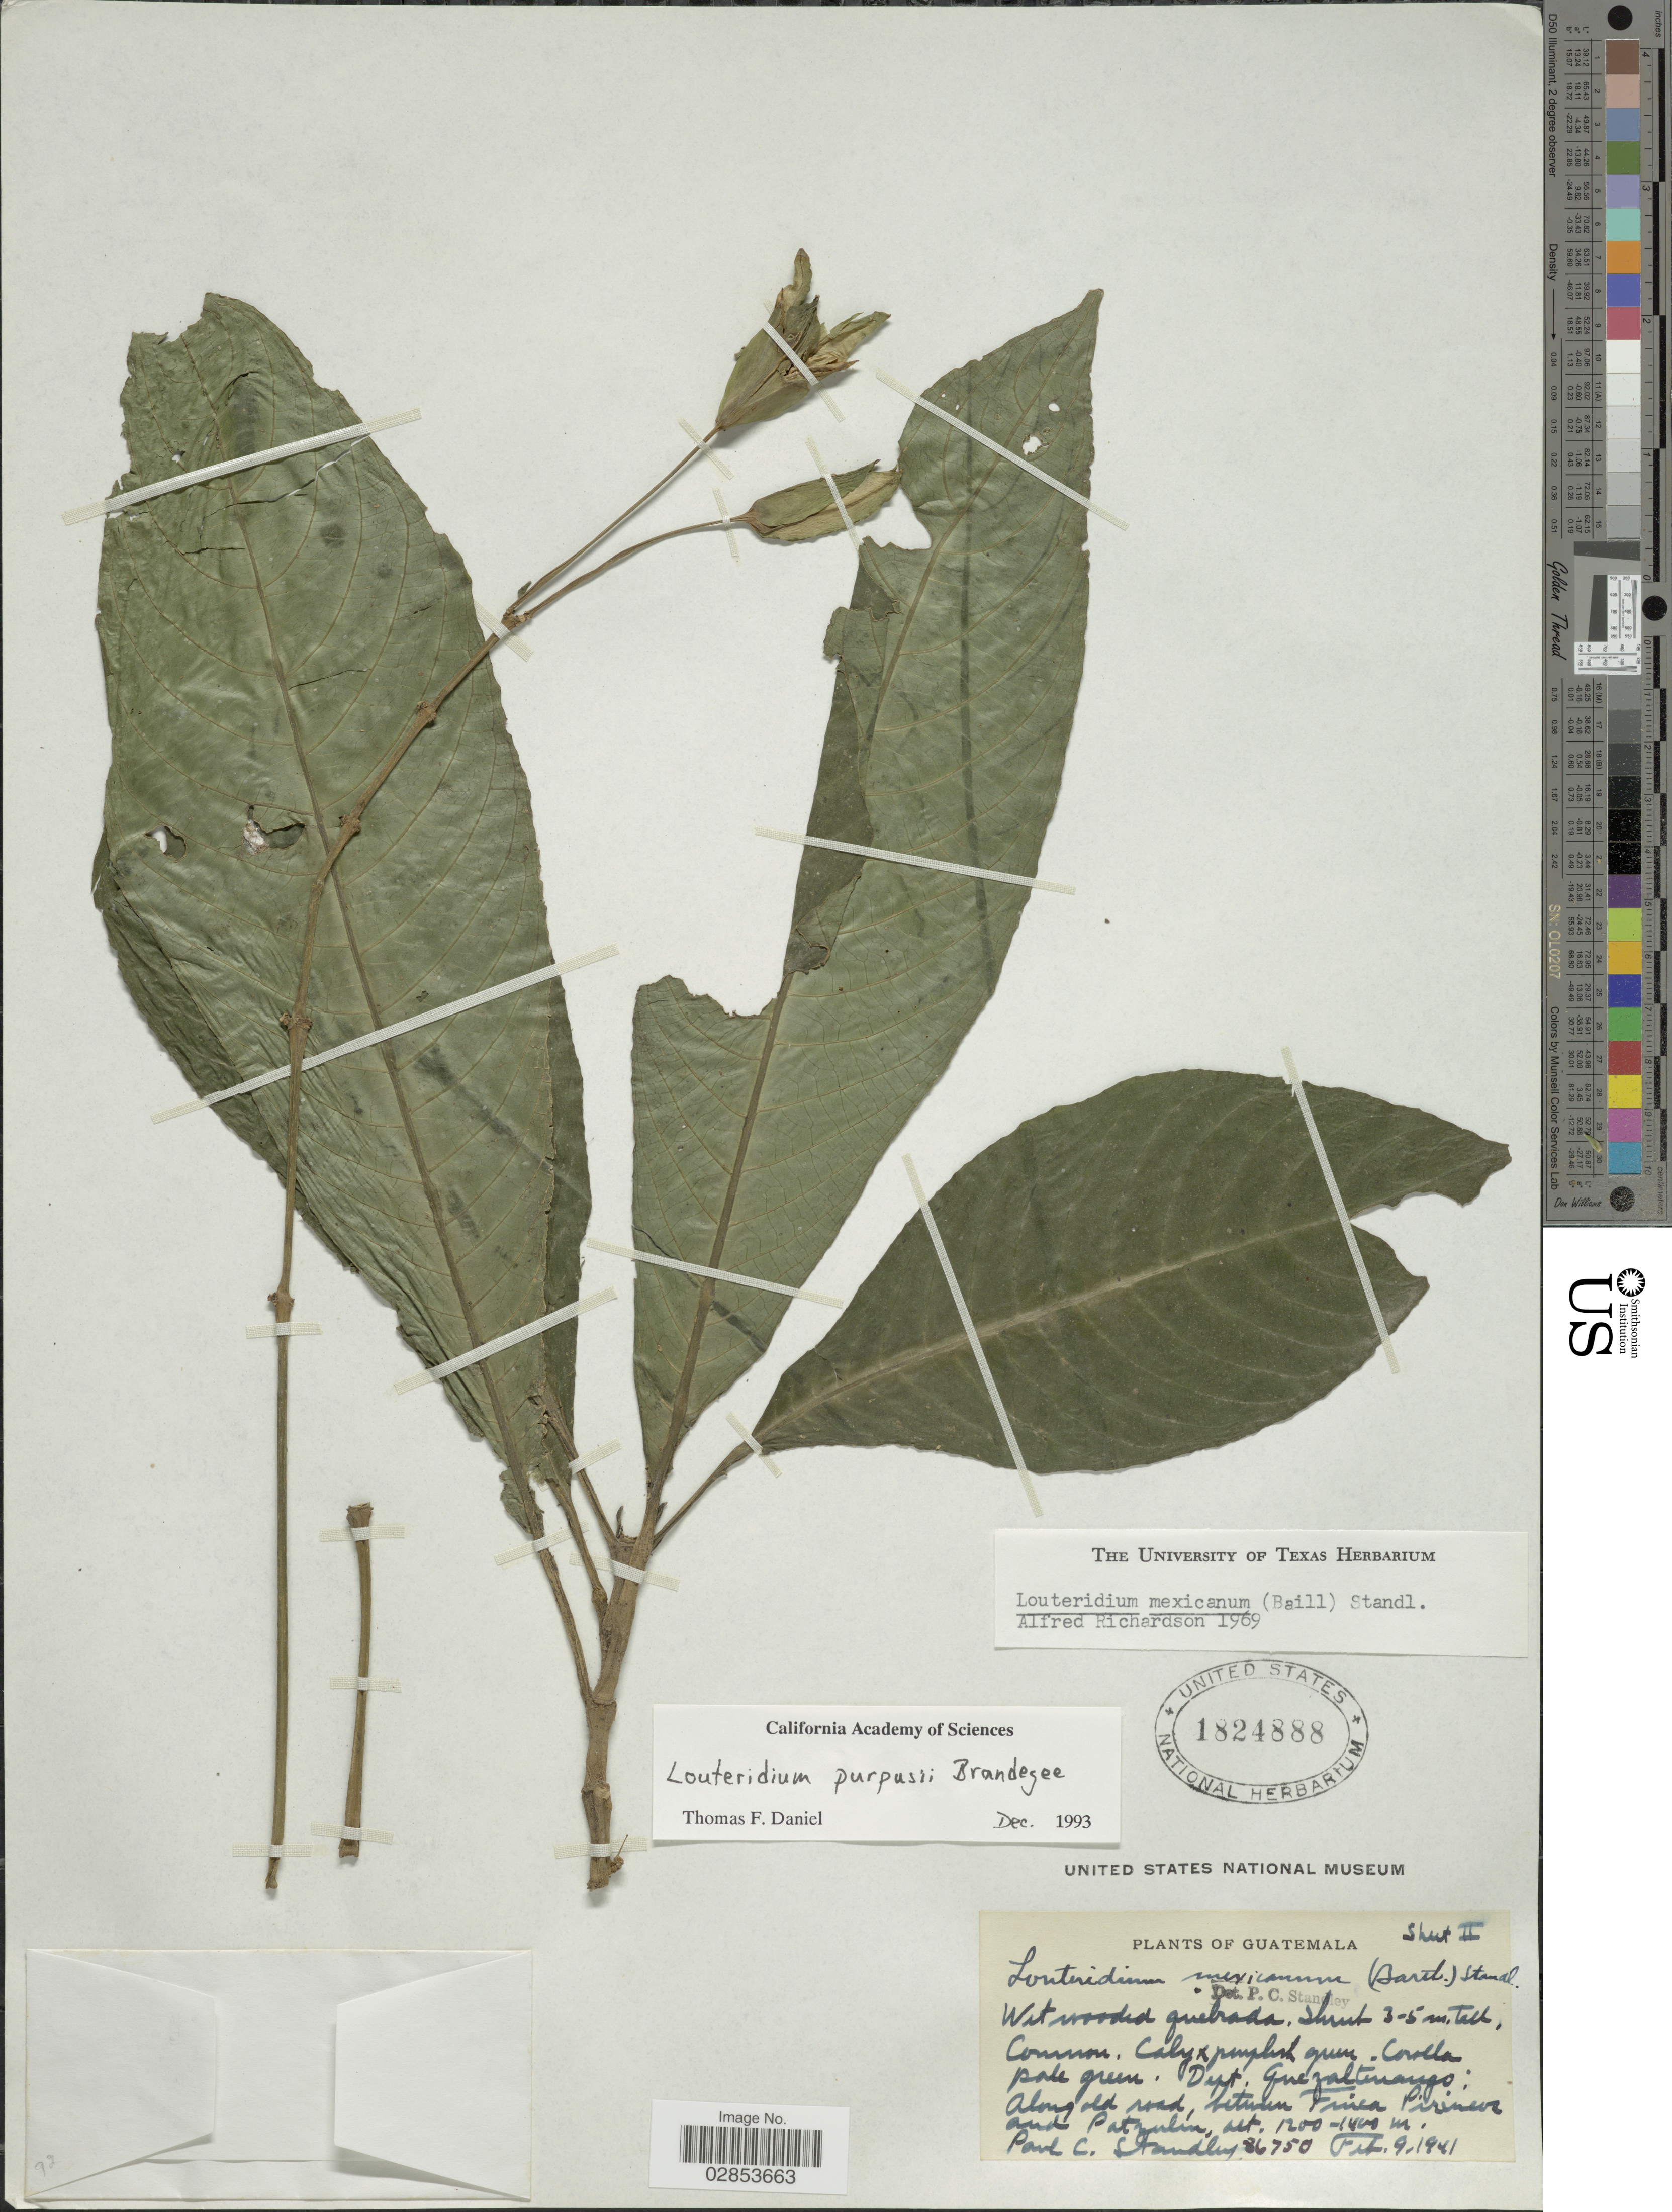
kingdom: Plantae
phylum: Tracheophyta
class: Magnoliopsida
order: Lamiales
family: Acanthaceae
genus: Louteridium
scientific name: Louteridium purpusii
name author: Brandegee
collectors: P. C. Standley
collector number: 36750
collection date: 1841-02-09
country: Guatemala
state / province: Quetzaltenango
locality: Dept. Quezaltenango. Along old road, between Finca Pirineos and Patzulín.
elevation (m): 1200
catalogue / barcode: US 1824888